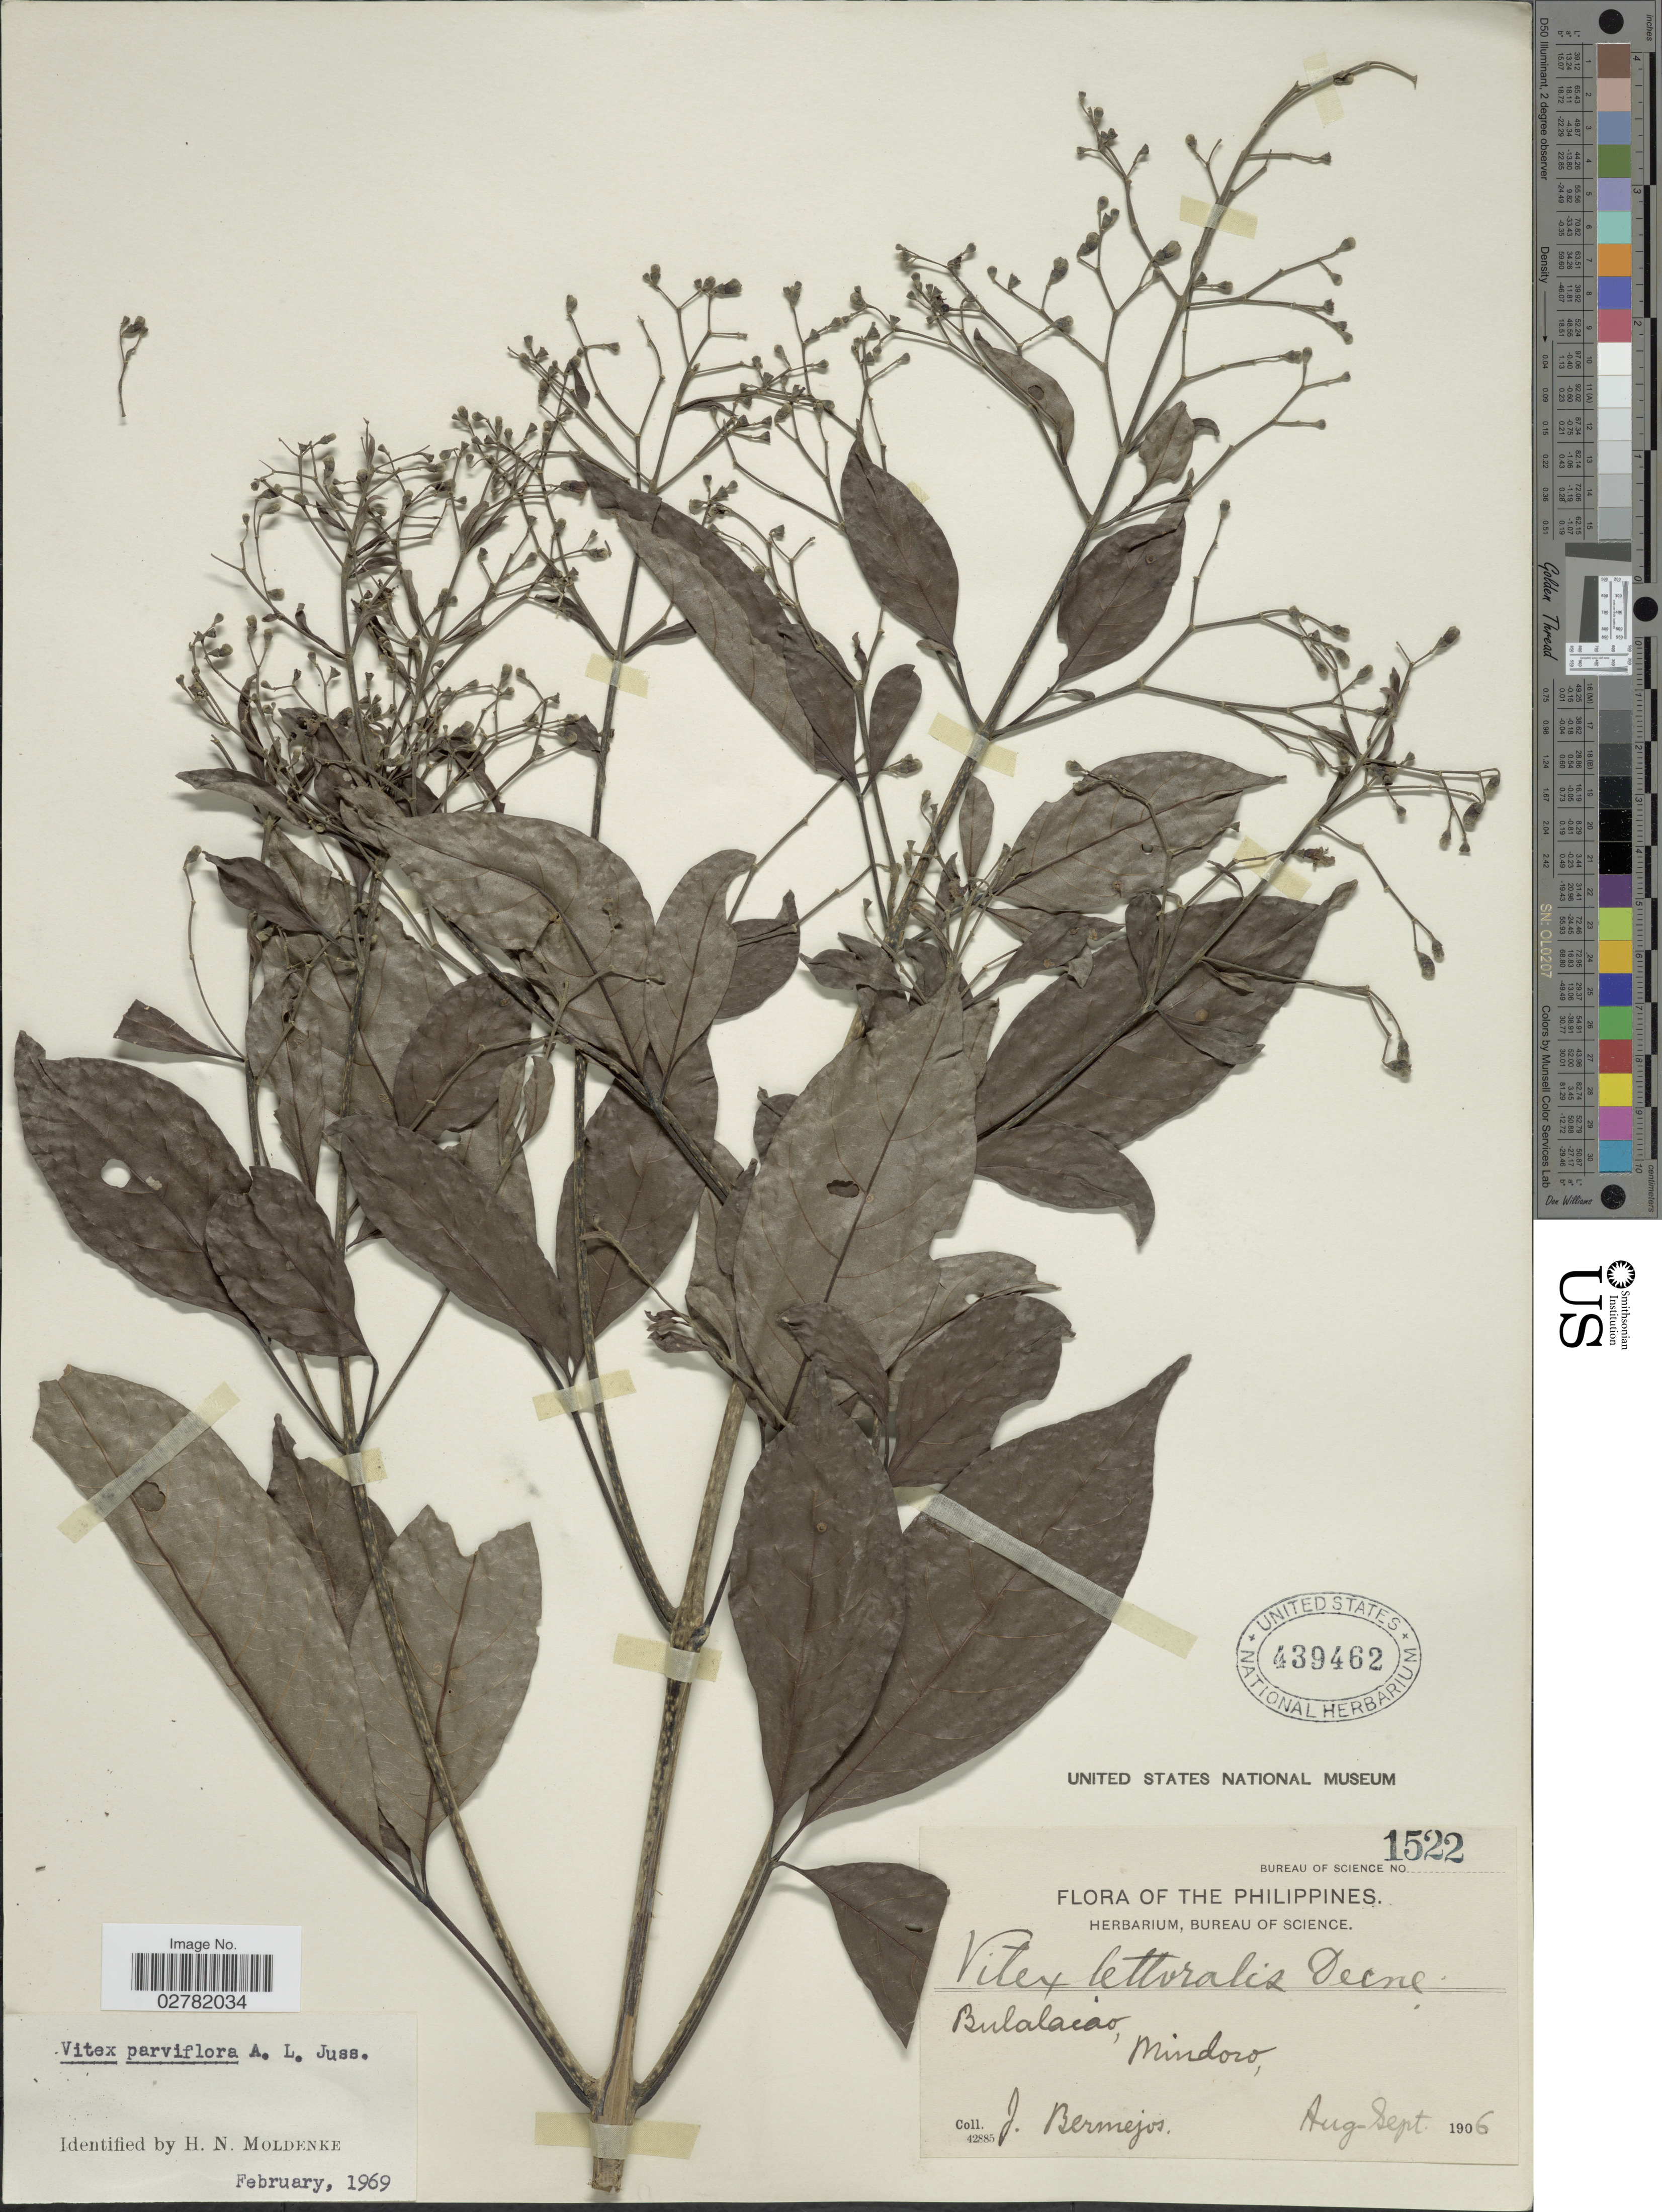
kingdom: Plantae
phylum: Tracheophyta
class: Magnoliopsida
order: Lamiales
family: Lamiaceae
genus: Vitex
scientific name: Vitex parviflora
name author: A. Juss.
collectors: J. Bermejos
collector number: Bureau of Science 1522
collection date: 1906-08/1906-09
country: Philippines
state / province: Mimaropa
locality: Bulalacao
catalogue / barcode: US 439462